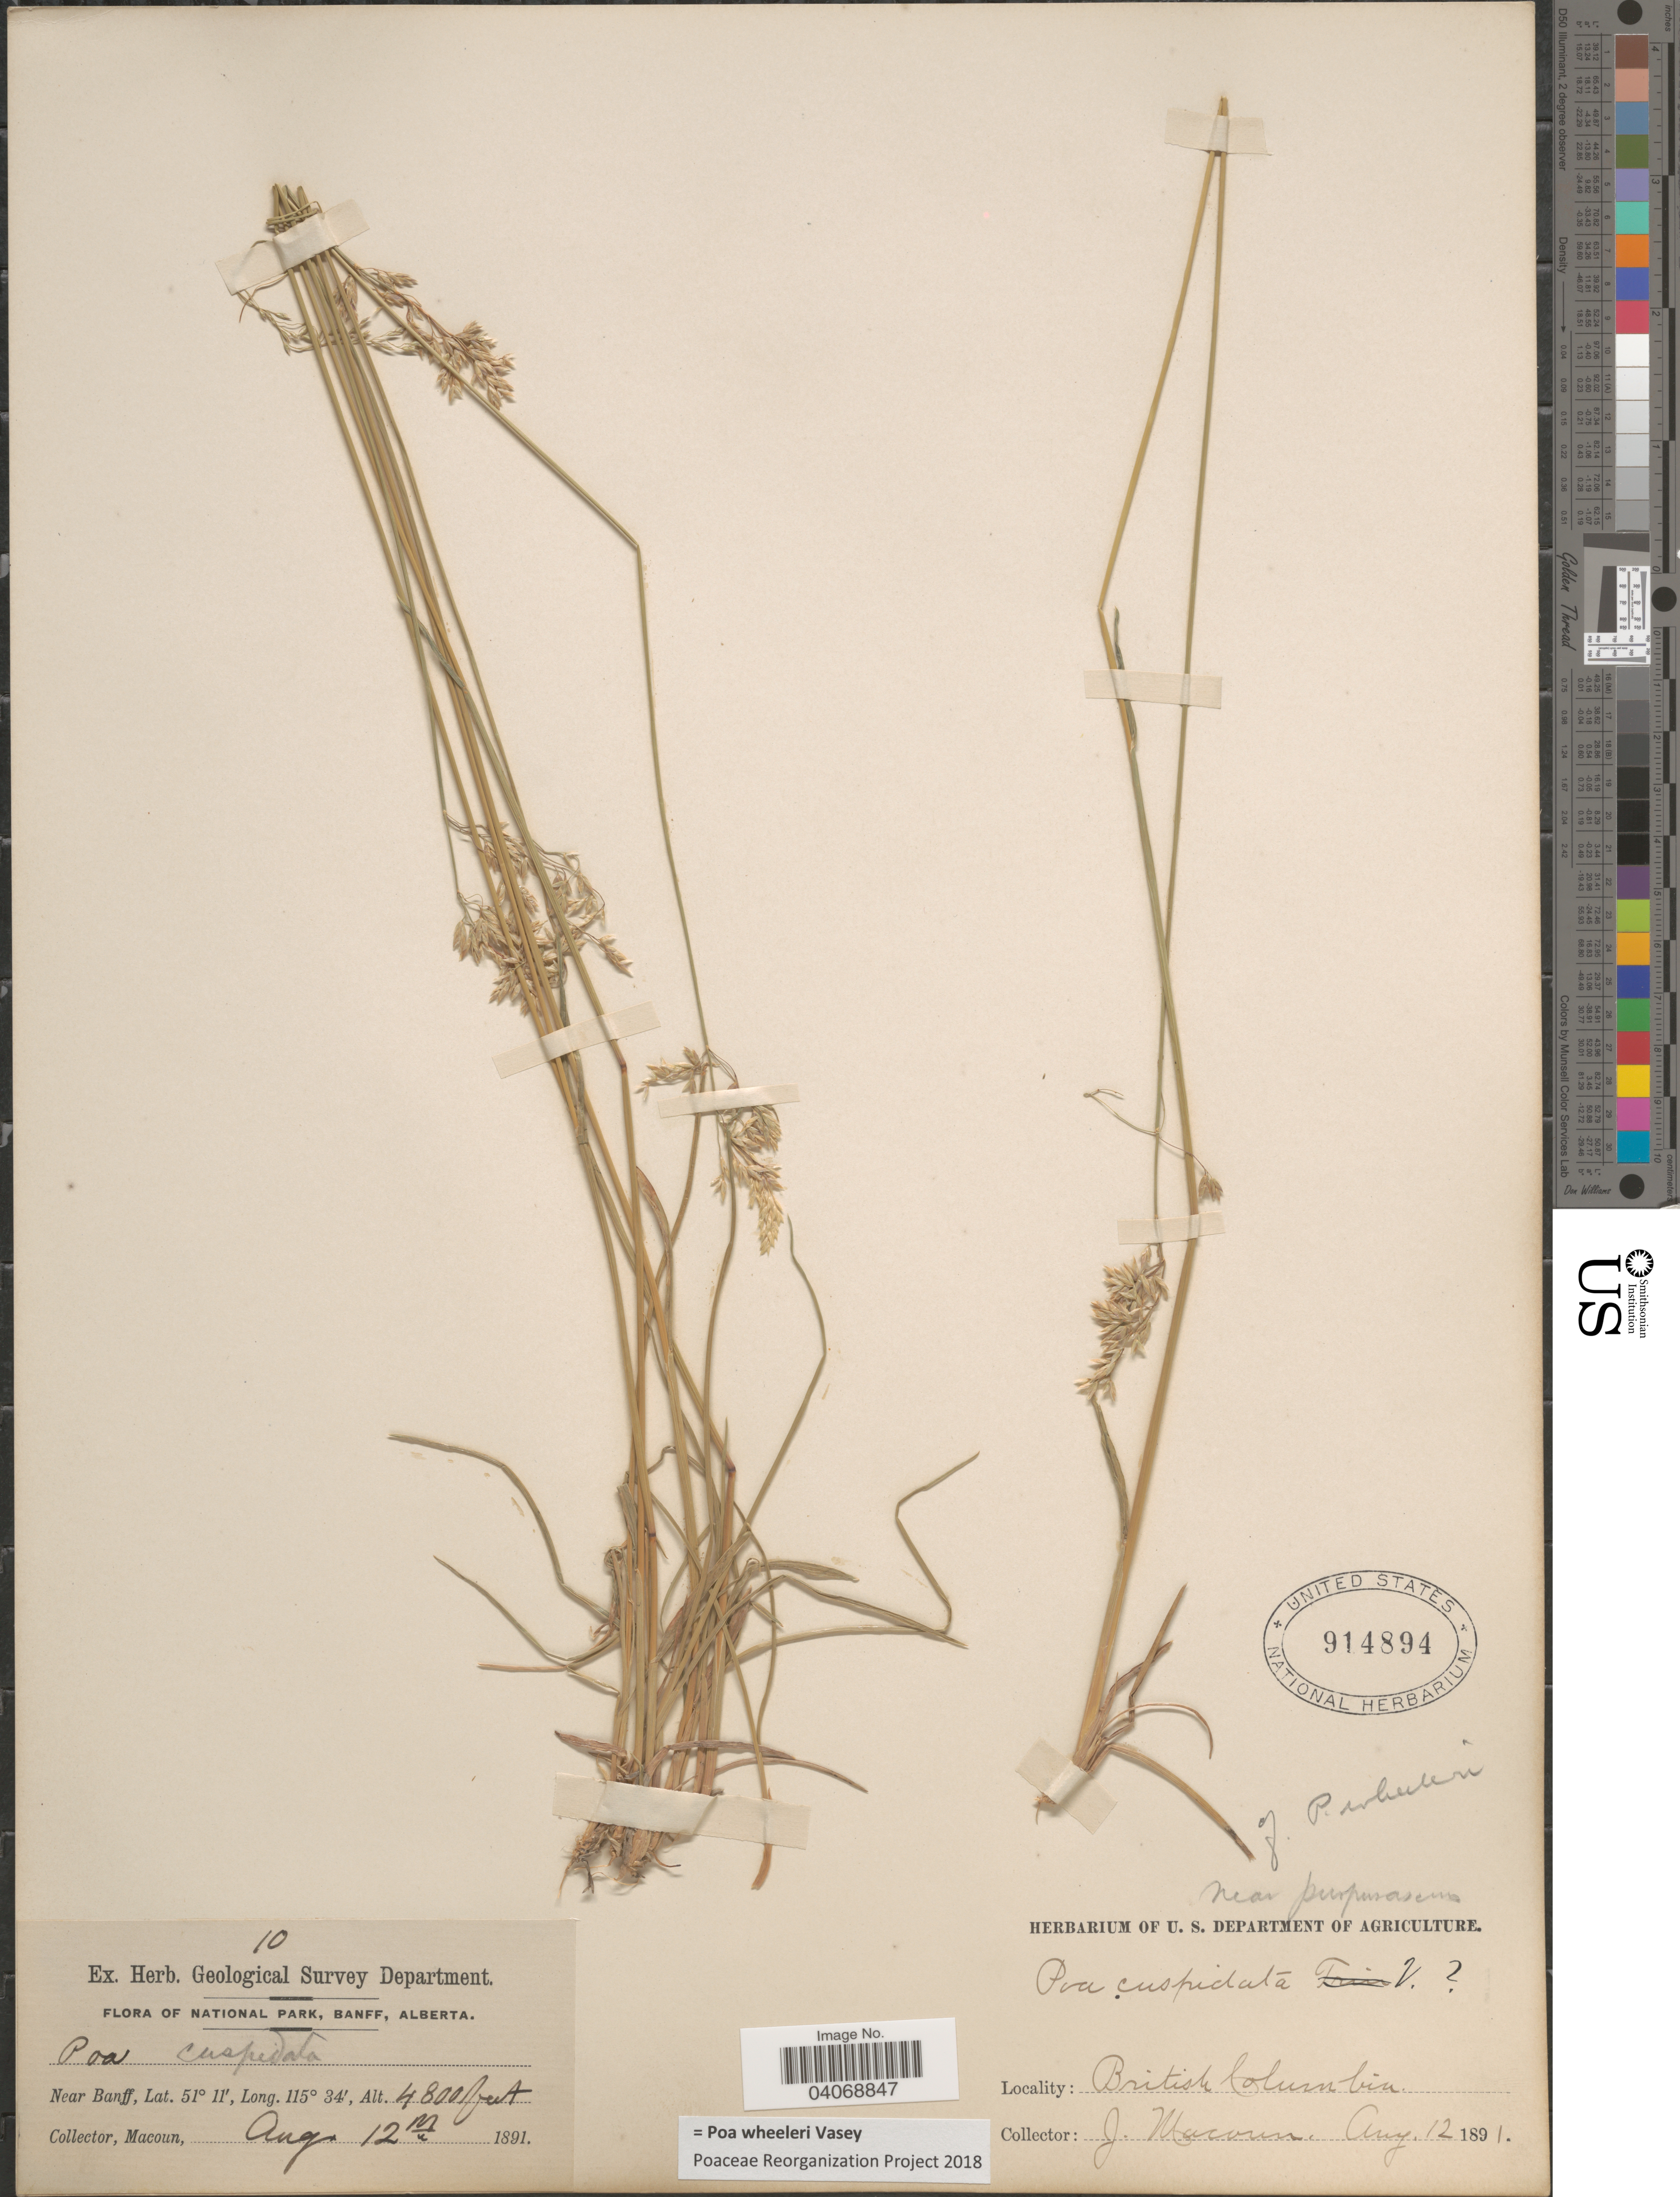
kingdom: Plantae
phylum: Tracheophyta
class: Liliopsida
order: Poales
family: Poaceae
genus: Poa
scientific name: Poa wheeleri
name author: Vasey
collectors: J. Macoun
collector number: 10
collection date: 1891-08-12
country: Canada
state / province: British Columbia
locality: Herb. Geological Survey Department. National Park, Banff. Near Banff.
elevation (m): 1463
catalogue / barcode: US 914894